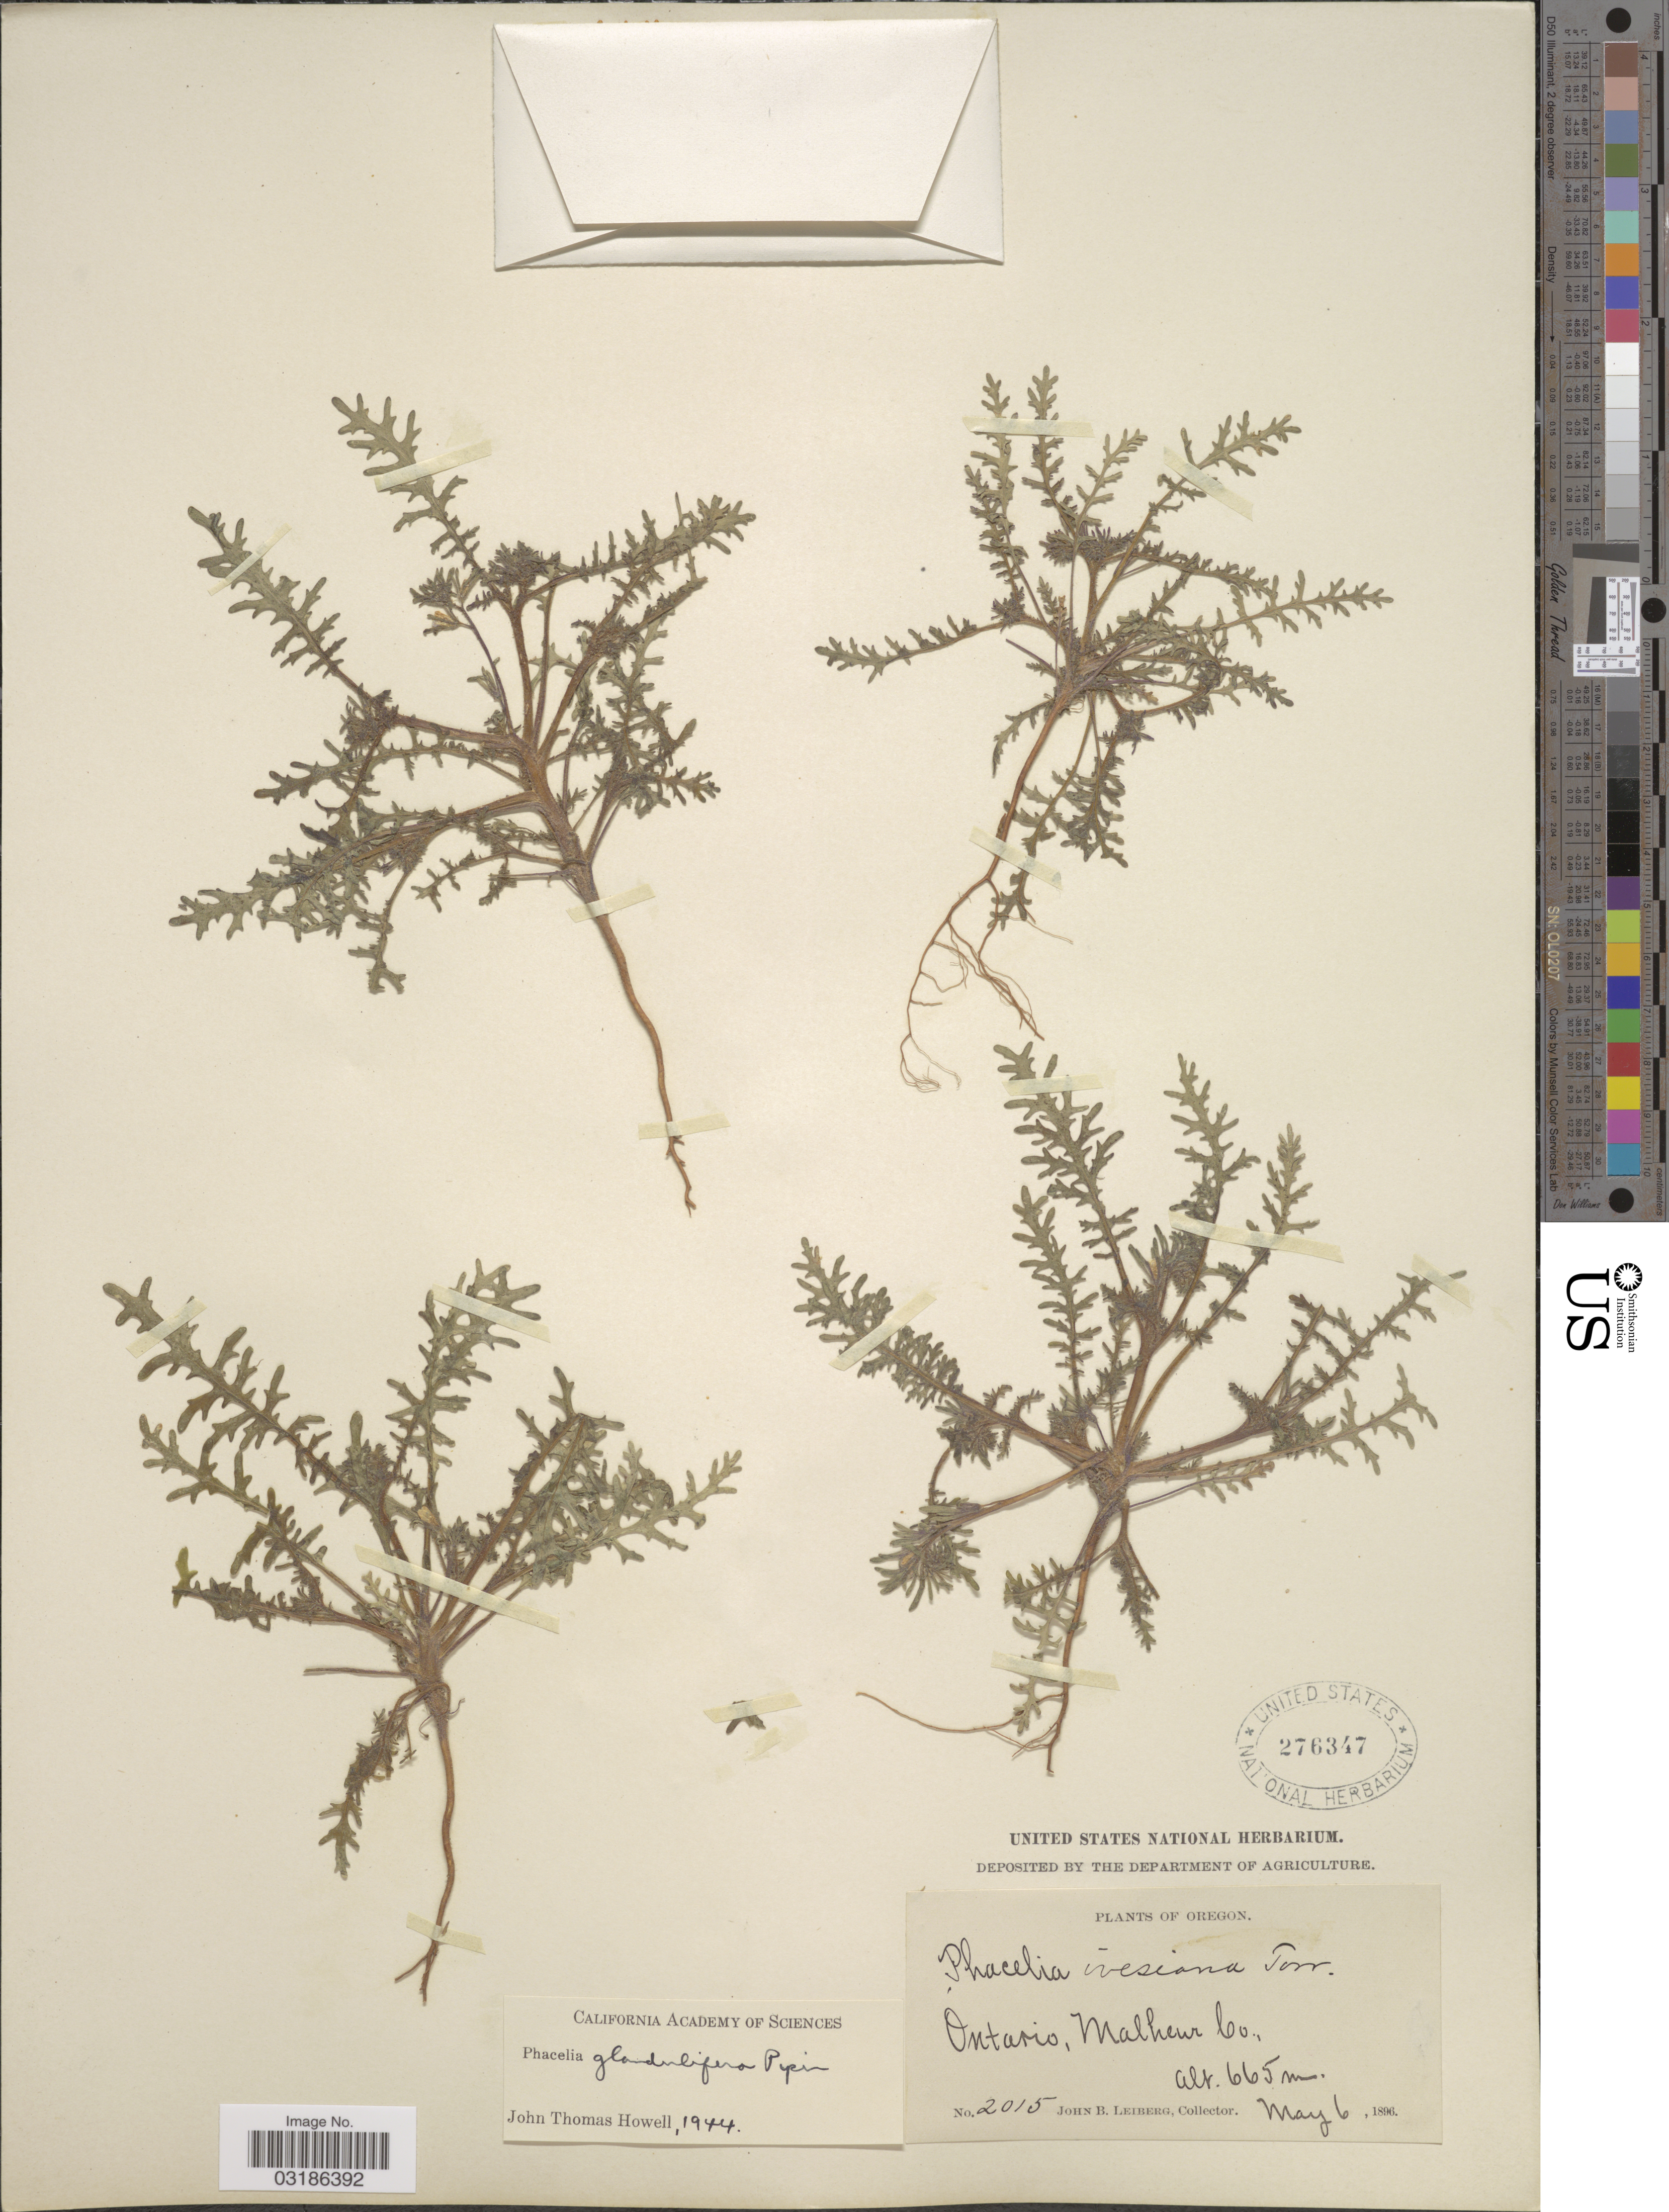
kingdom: Plantae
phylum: Tracheophyta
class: Magnoliopsida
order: Boraginales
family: Hydrophyllaceae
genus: Phacelia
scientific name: Phacelia glandulifera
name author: Piper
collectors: J. B. Leiberg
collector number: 2015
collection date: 1896-05-06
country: United States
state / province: Oregon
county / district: Malheur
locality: Ontario, Malheur Co.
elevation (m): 665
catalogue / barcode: US 276347